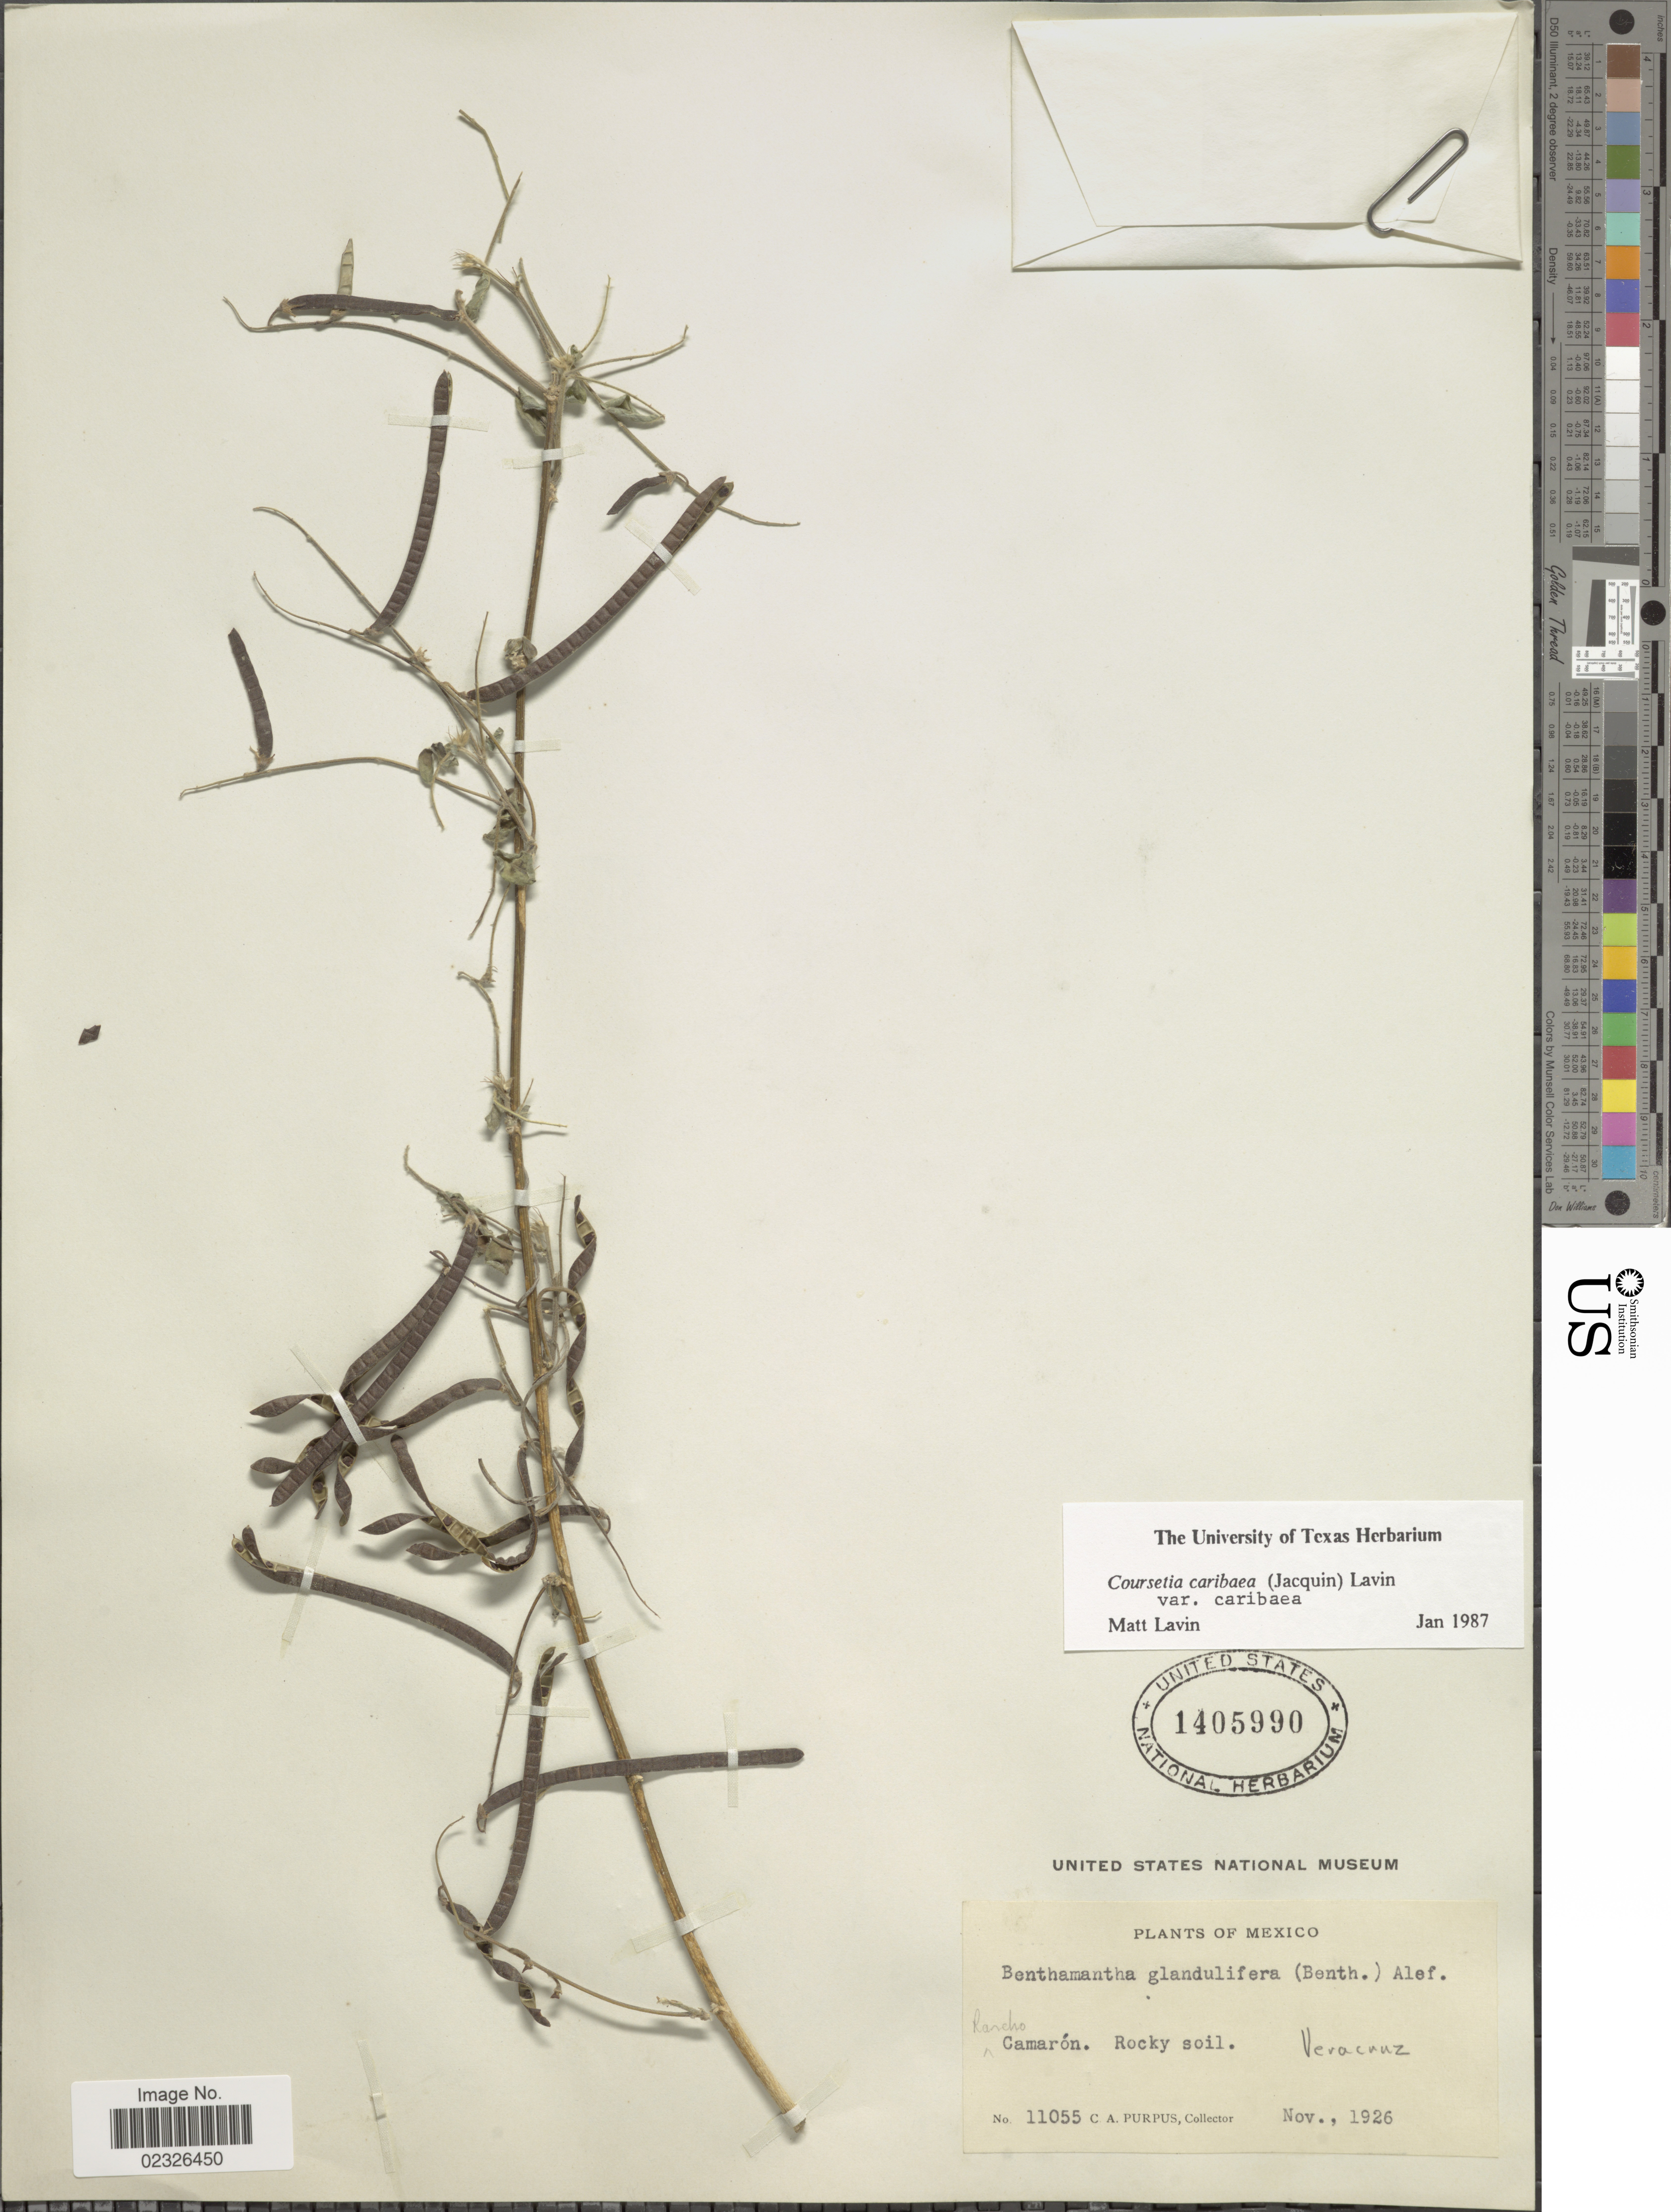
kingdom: Plantae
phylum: Tracheophyta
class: Magnoliopsida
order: Fabales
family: Fabaceae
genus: Coursetia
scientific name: Coursetia caribaea var. caribaea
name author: (Jacq.) Lavin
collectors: C. A. Purpus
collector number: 11055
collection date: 1926-11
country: Mexico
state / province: Veracruz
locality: Camaron, Rocky soil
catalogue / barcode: US 1405990